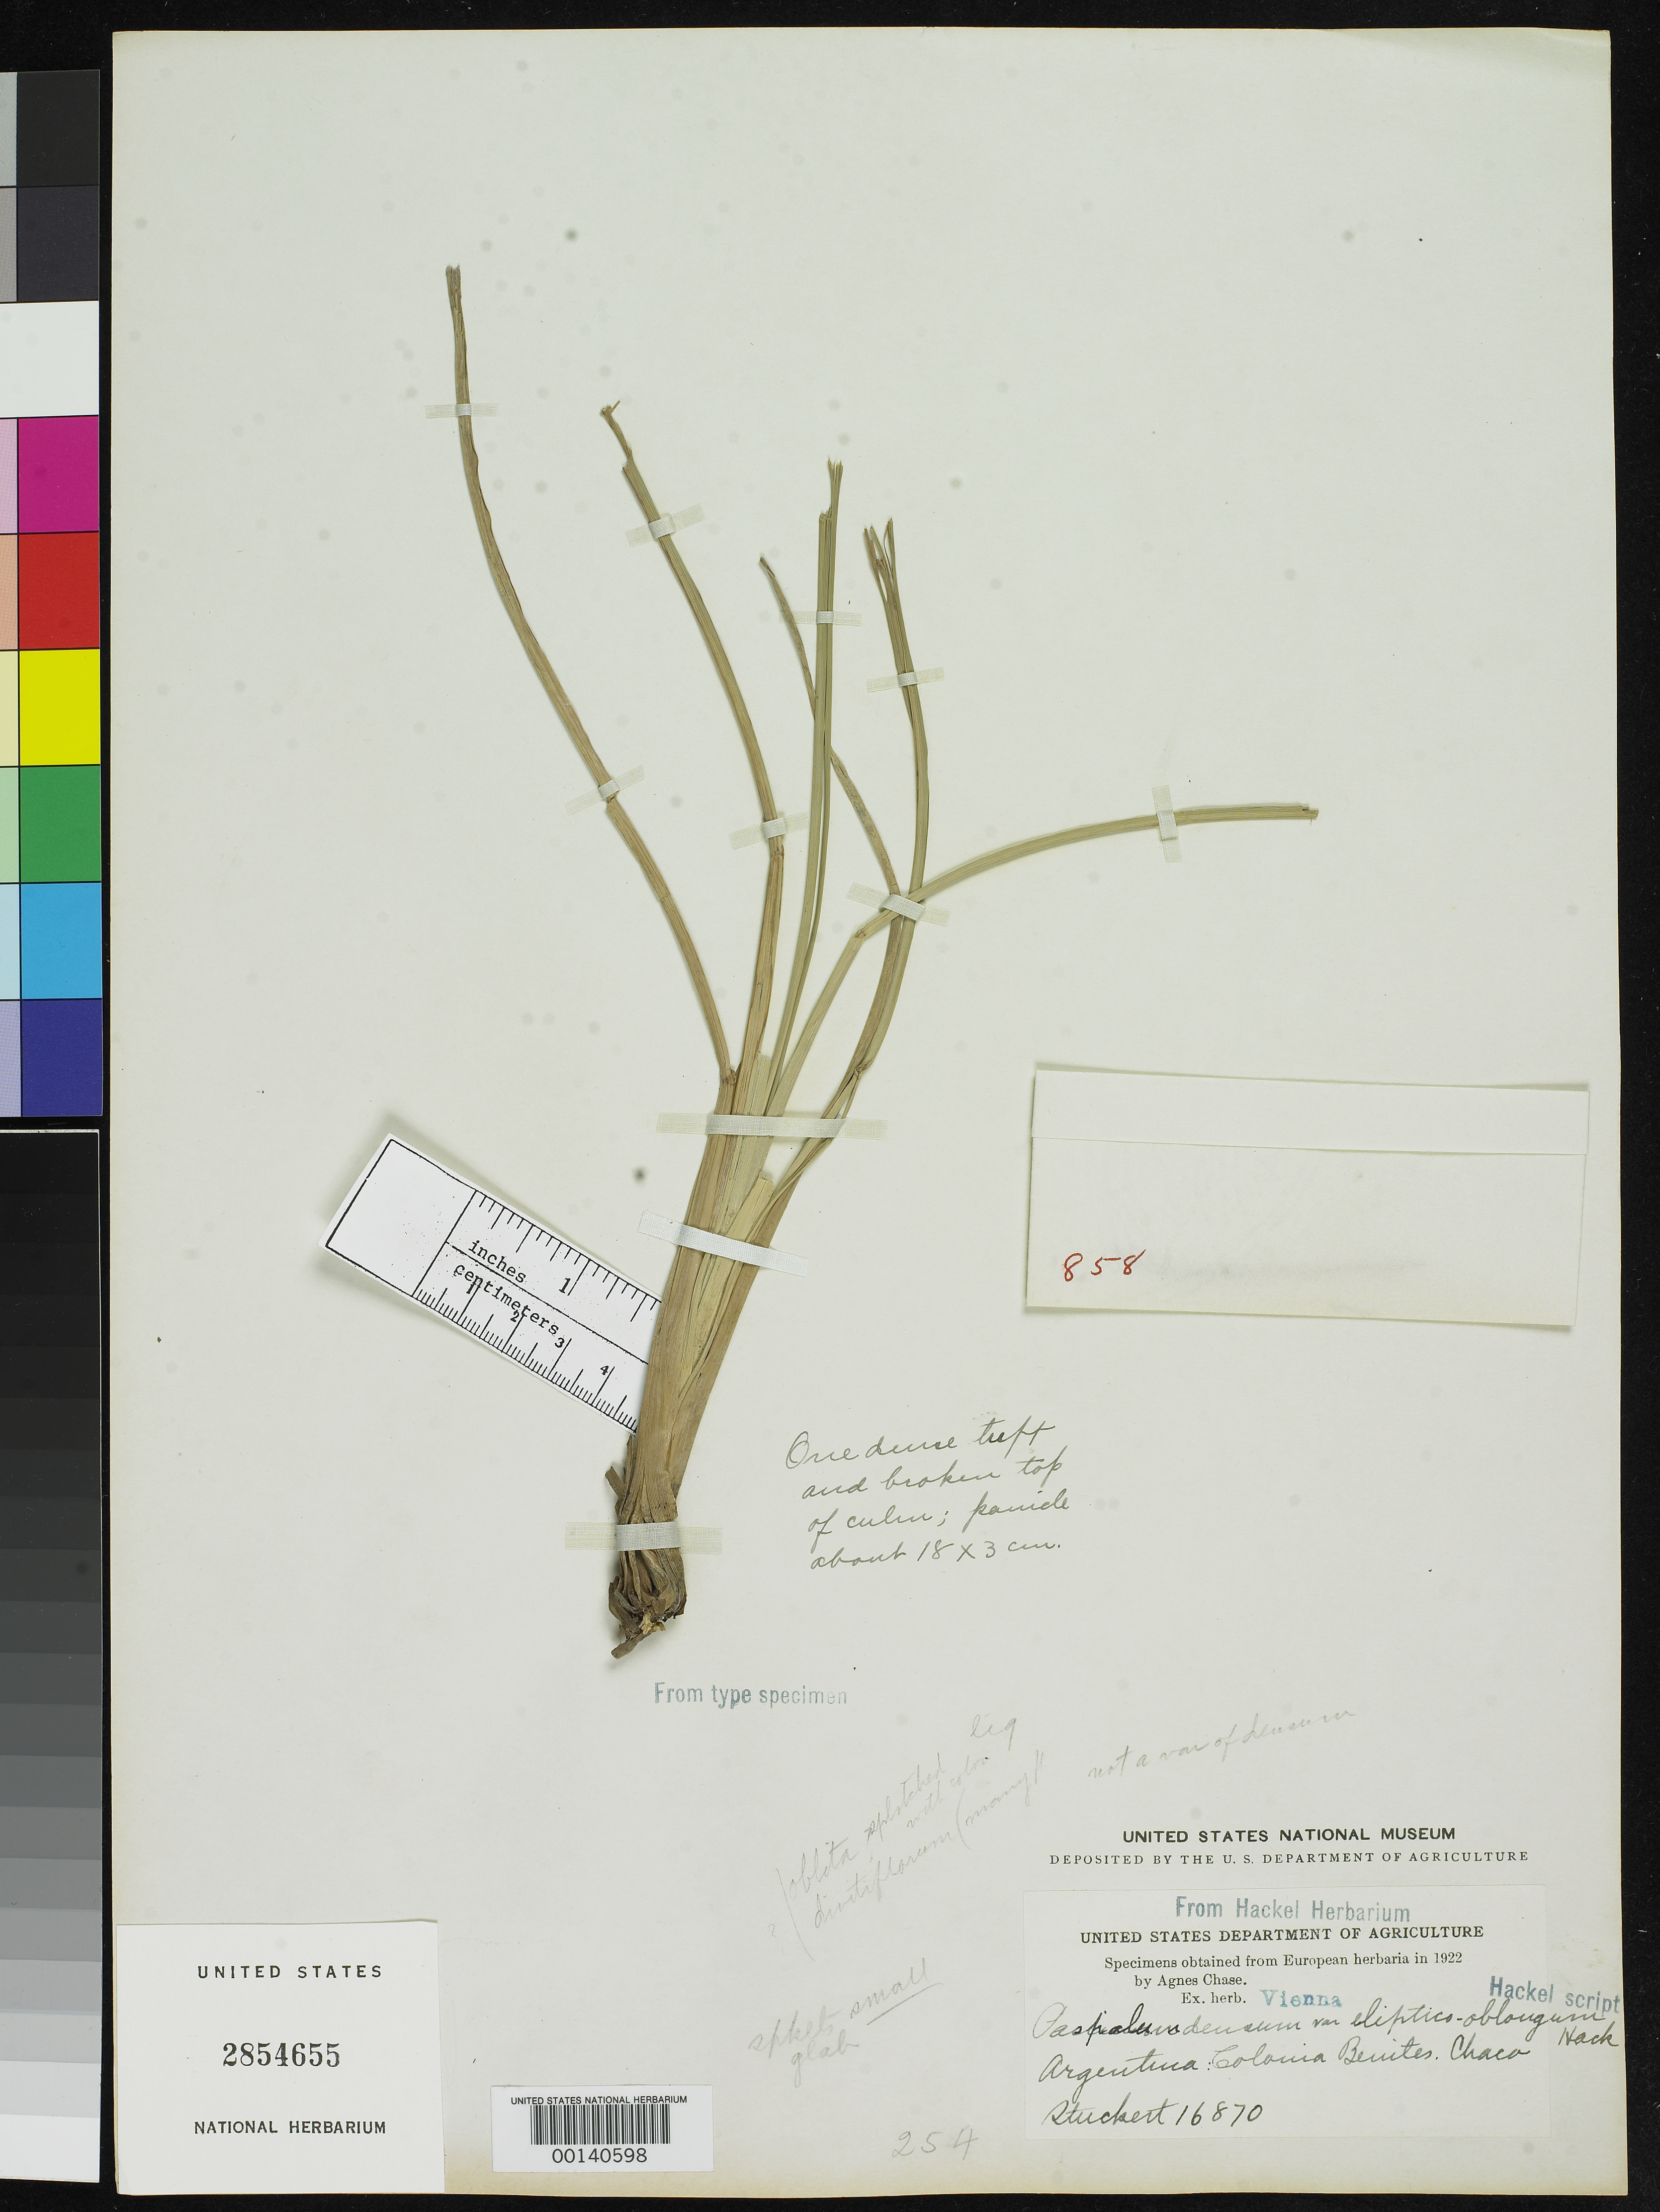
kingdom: Plantae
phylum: Tracheophyta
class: Liliopsida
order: Poales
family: Poaceae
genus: Paspalum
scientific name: Paspalum densum var. eliptico-oblongum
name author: Hack. in Stuck.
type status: Type Fragment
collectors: T. Stuckert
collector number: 16870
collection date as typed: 12 Jan 1907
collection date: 1907-01-12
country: Argentina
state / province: Chaco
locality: Colombia Benites.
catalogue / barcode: US 2854655